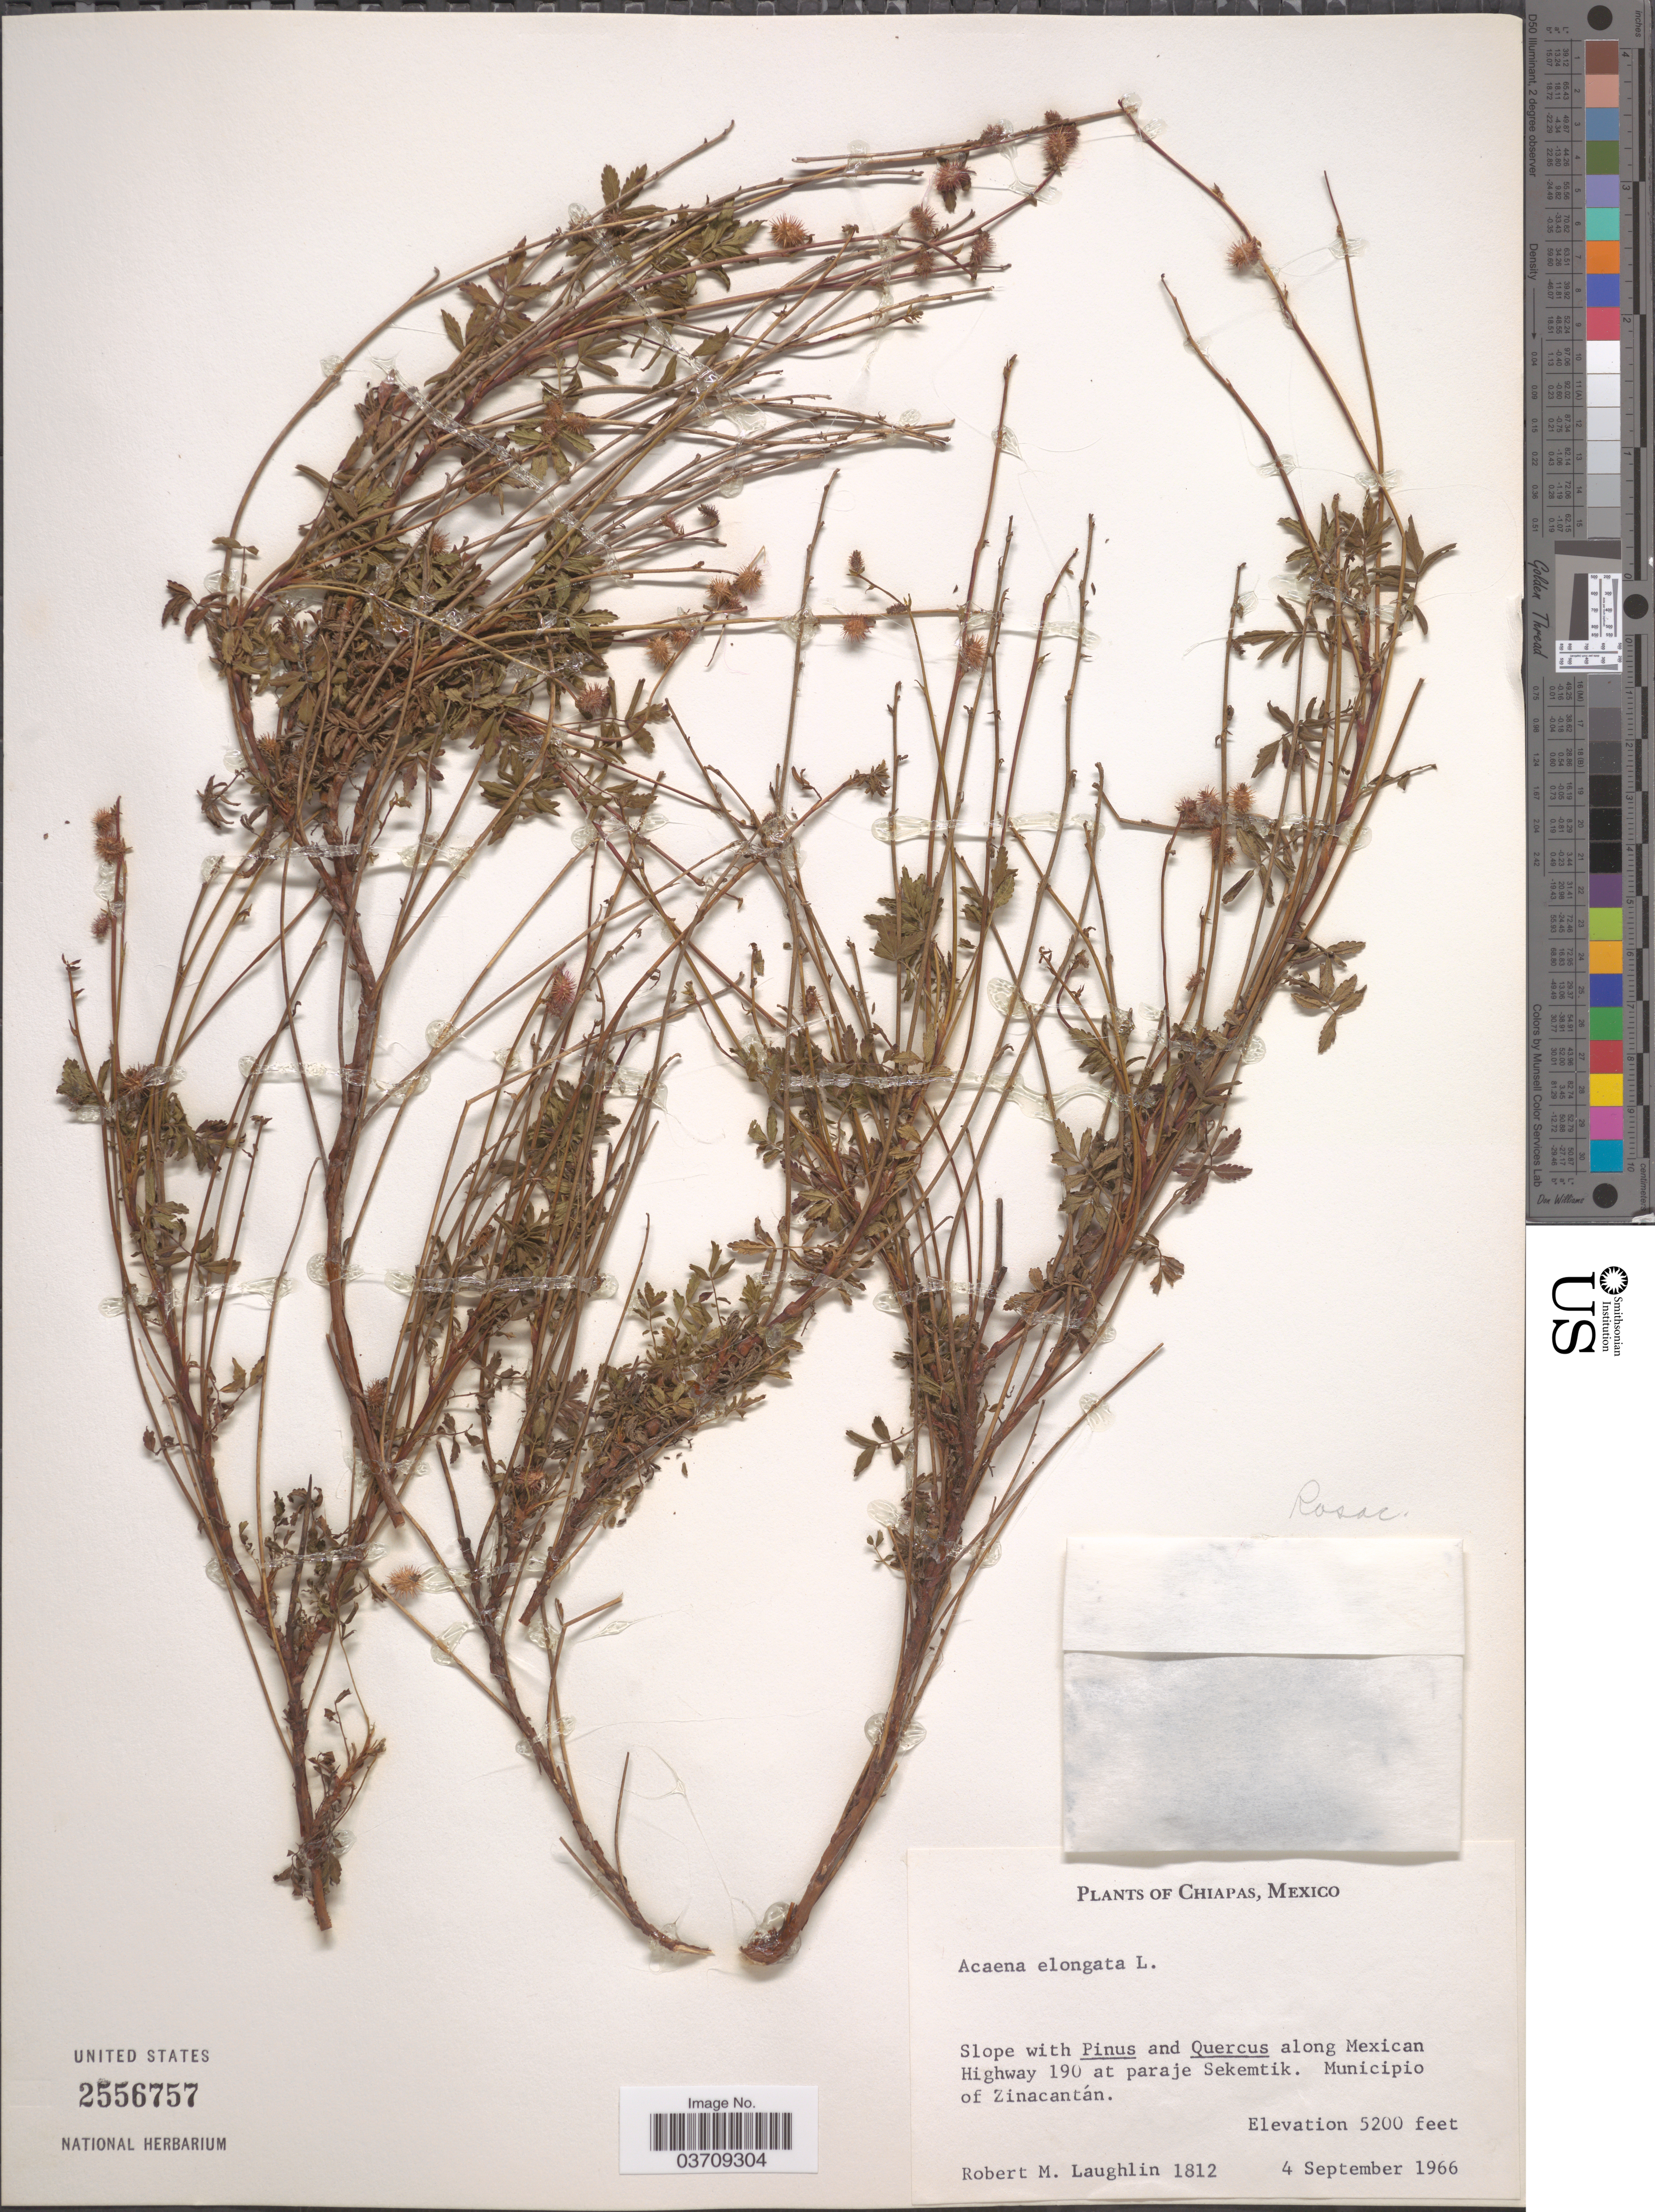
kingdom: Plantae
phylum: Tracheophyta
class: Magnoliopsida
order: Rosales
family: Rosaceae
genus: Acaena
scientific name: Acaena elongata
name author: L.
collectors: R. M. Laughlin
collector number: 1812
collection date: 1966-09-04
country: Mexico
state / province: Chiapas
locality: Along Mexican Highway 190 at paraje Sekemtik. Municipio of Zinacantán.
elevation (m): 1585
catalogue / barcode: US 2556757